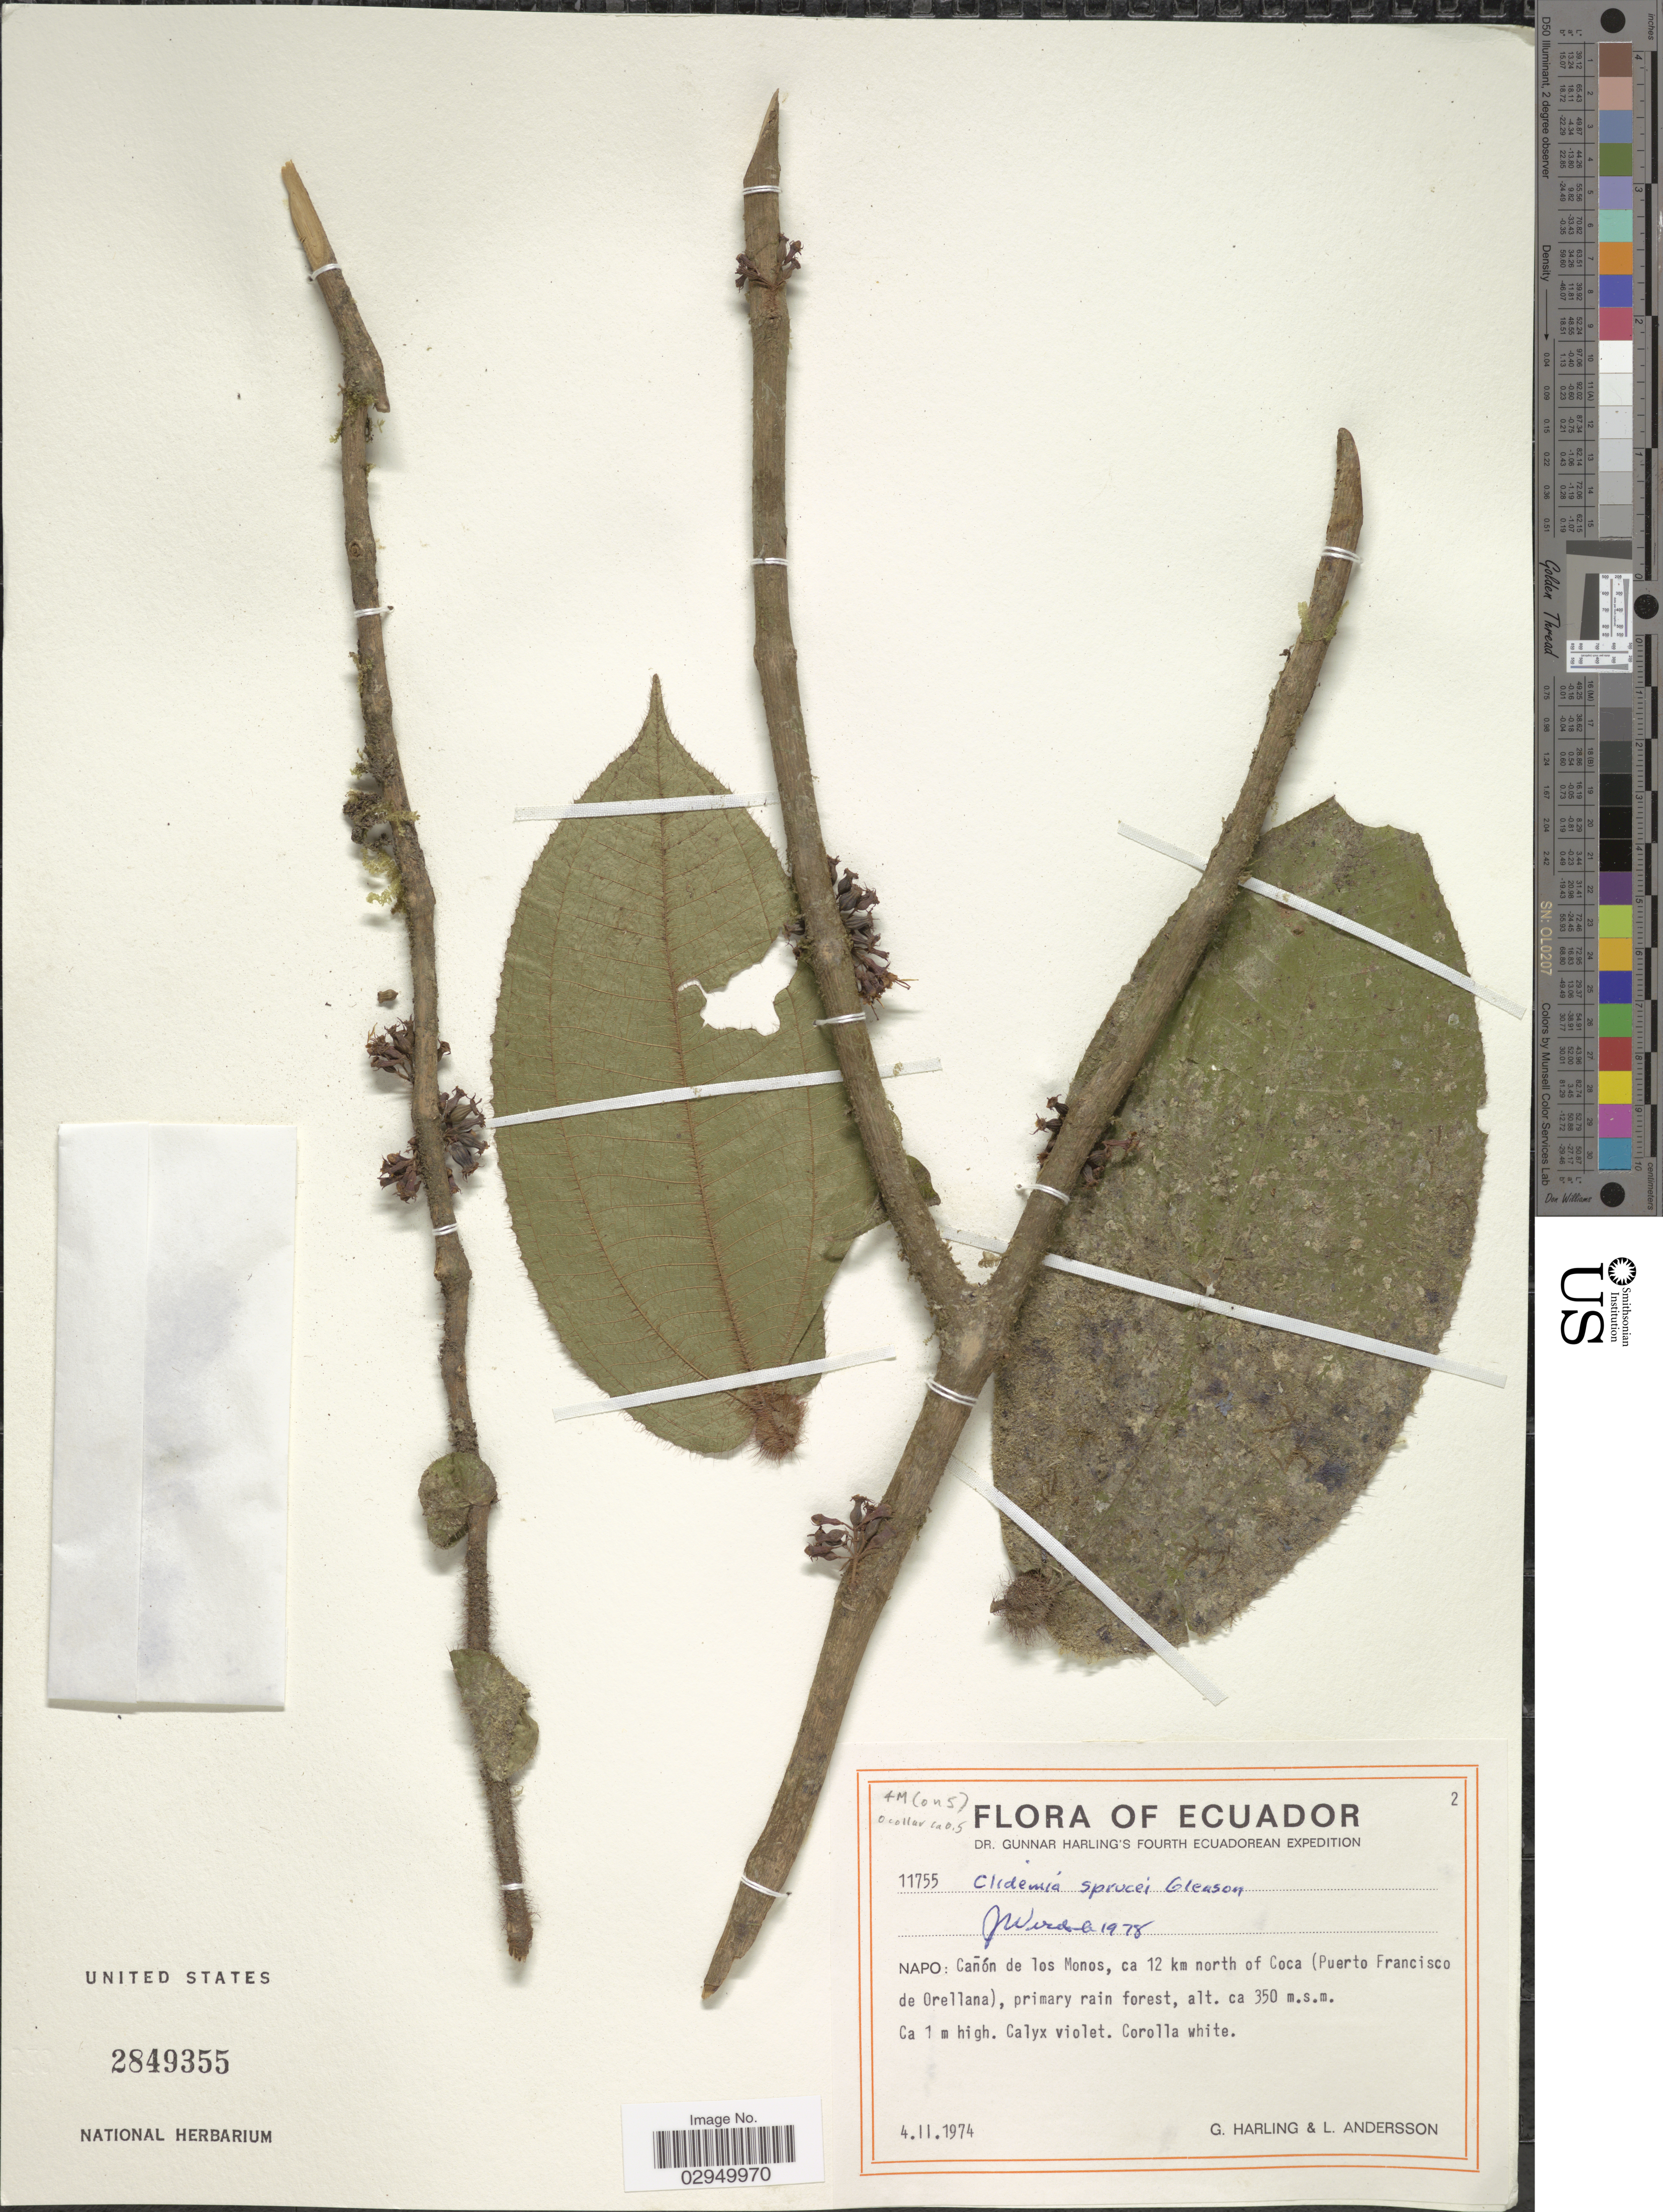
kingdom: Plantae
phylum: Tracheophyta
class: Magnoliopsida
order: Myrtales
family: Melastomataceae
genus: Clidemia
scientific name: Clidemia sprucei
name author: Gleason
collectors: G. Harling & L. Andersson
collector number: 11755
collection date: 1974-02-04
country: Ecuador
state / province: Napo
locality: Cañón de los Monos, ca 12 km north of Coca (Puerto Francisco de Orellana), primary rain forest.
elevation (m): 350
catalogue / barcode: US 2849355